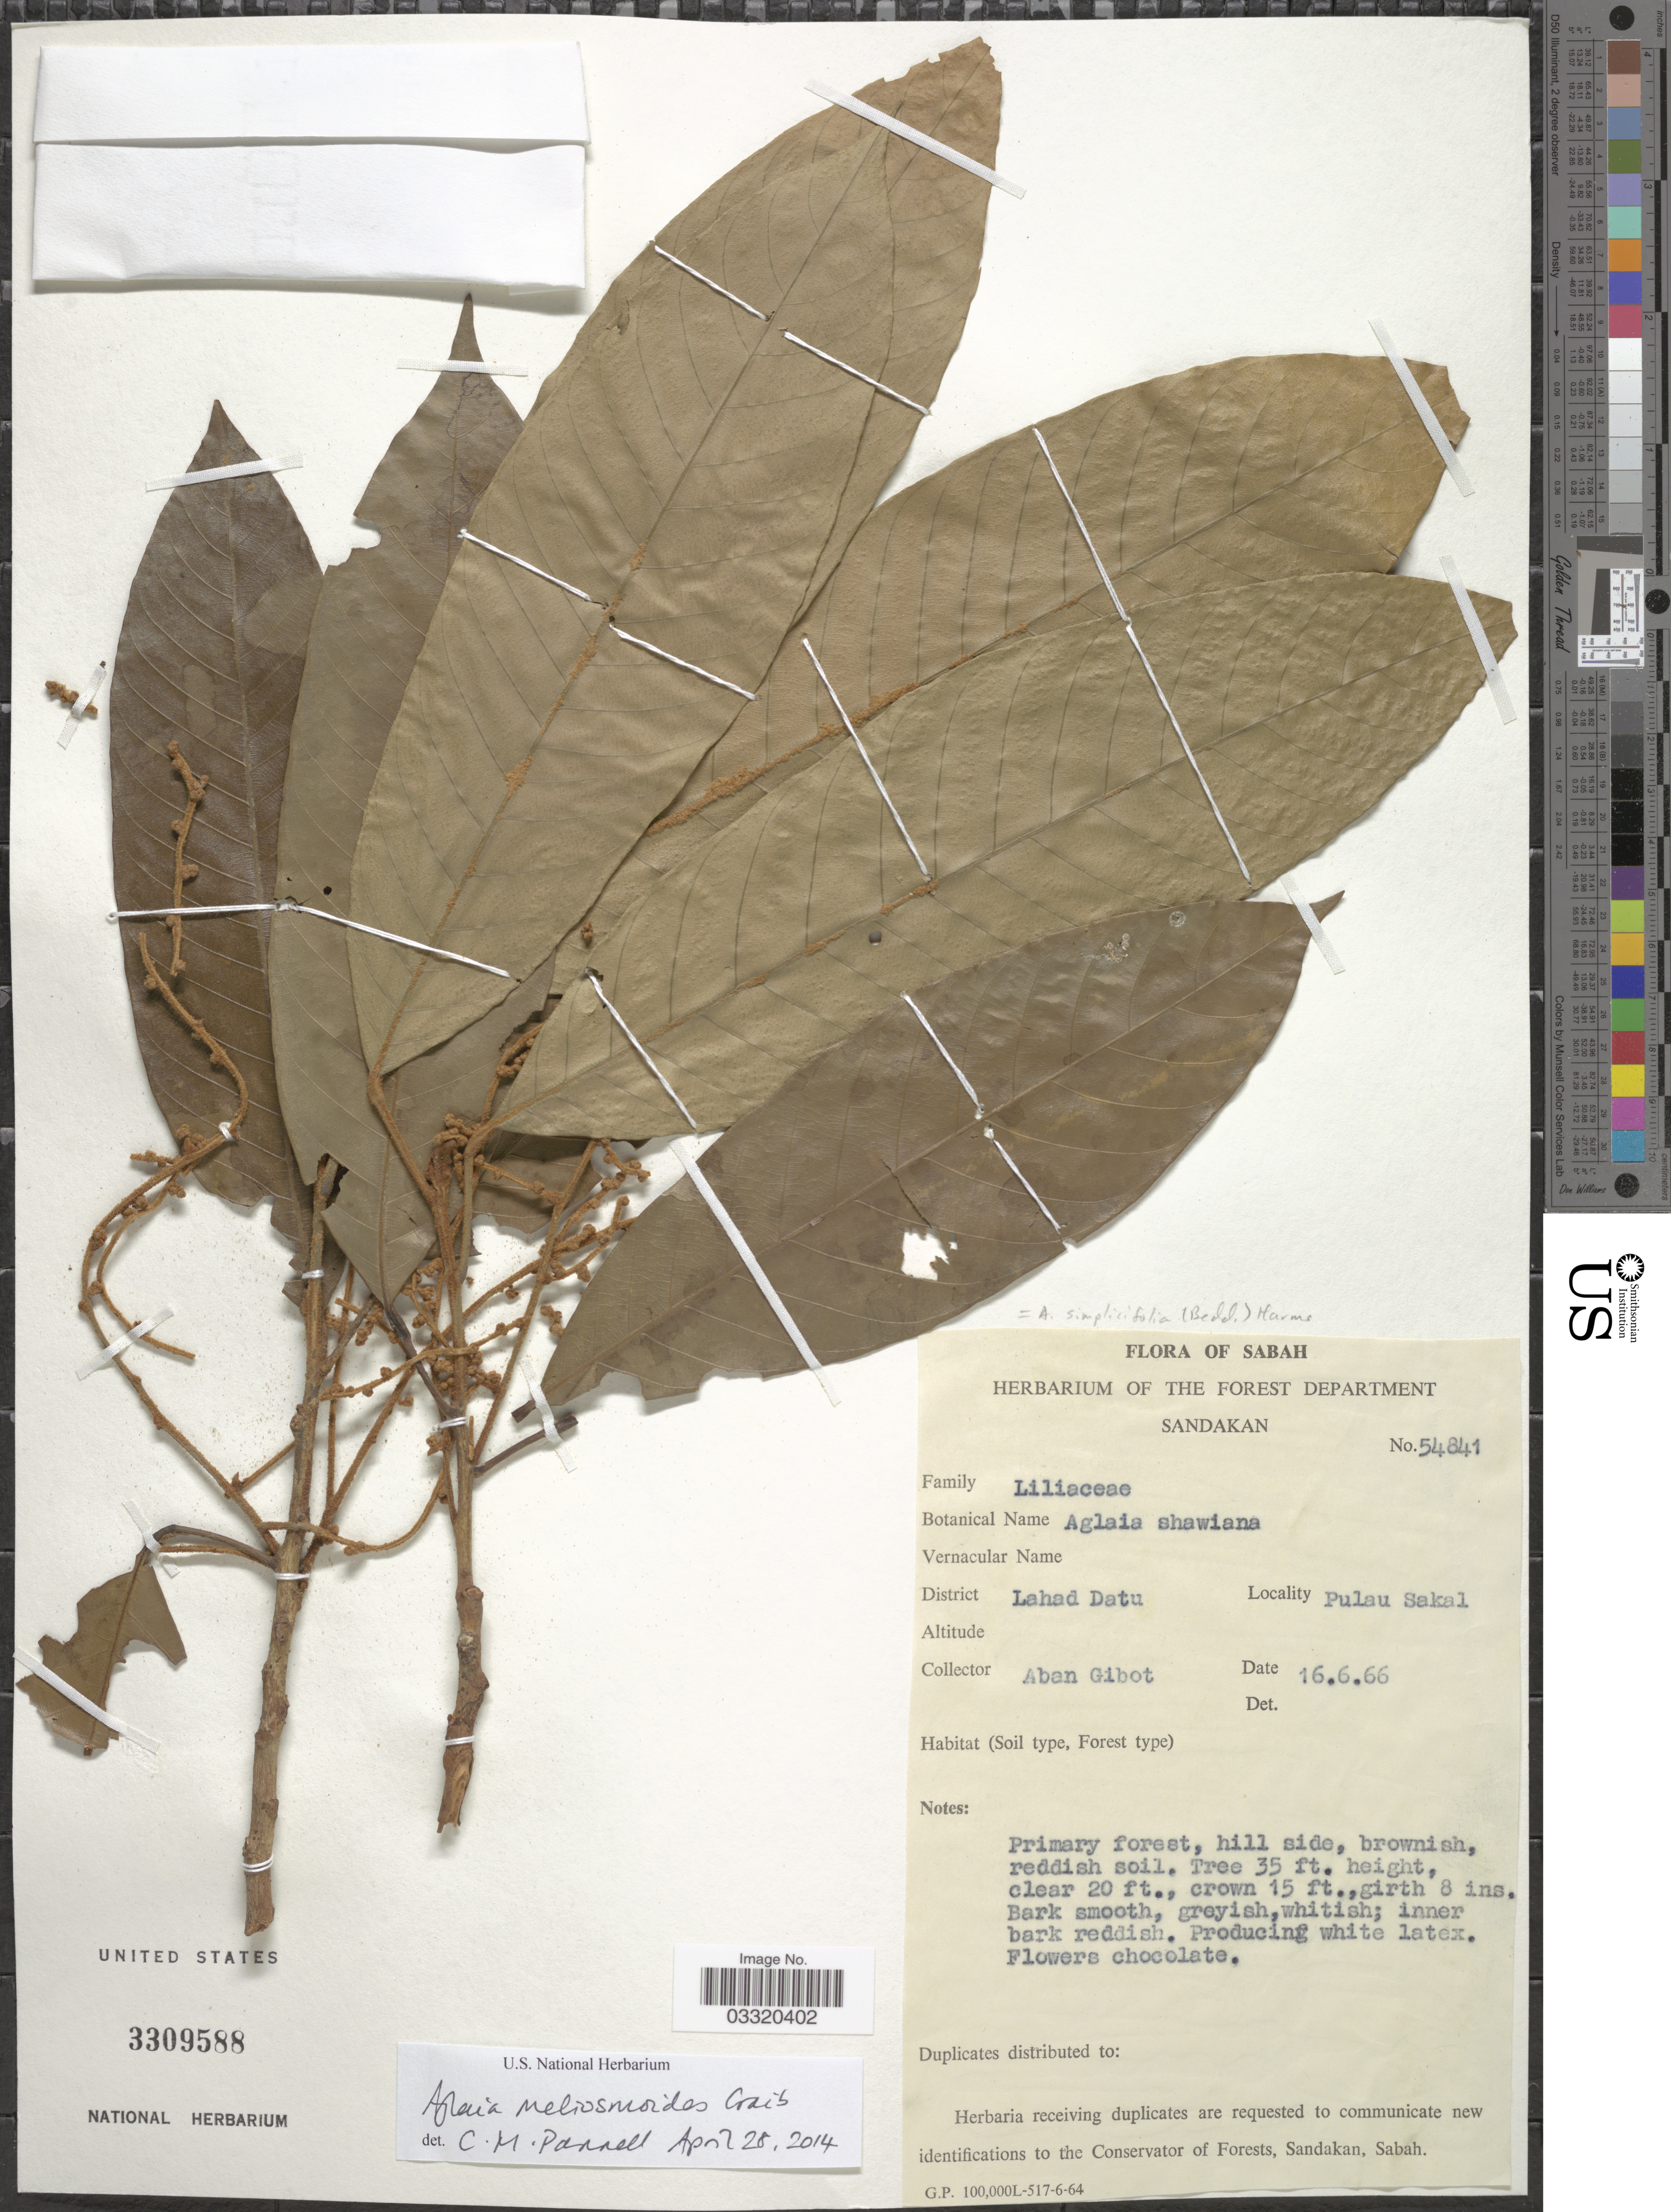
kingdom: Plantae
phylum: Tracheophyta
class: Magnoliopsida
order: Sapindales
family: Meliaceae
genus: Aglaia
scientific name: Aglaia meliosmoides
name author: Craib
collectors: A. Gibot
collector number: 54841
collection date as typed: Transcribed d/m/y: 16/6/66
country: Malaysia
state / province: Sabah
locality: District Lahad Datu. Pulau Sakal.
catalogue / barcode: US 3309588